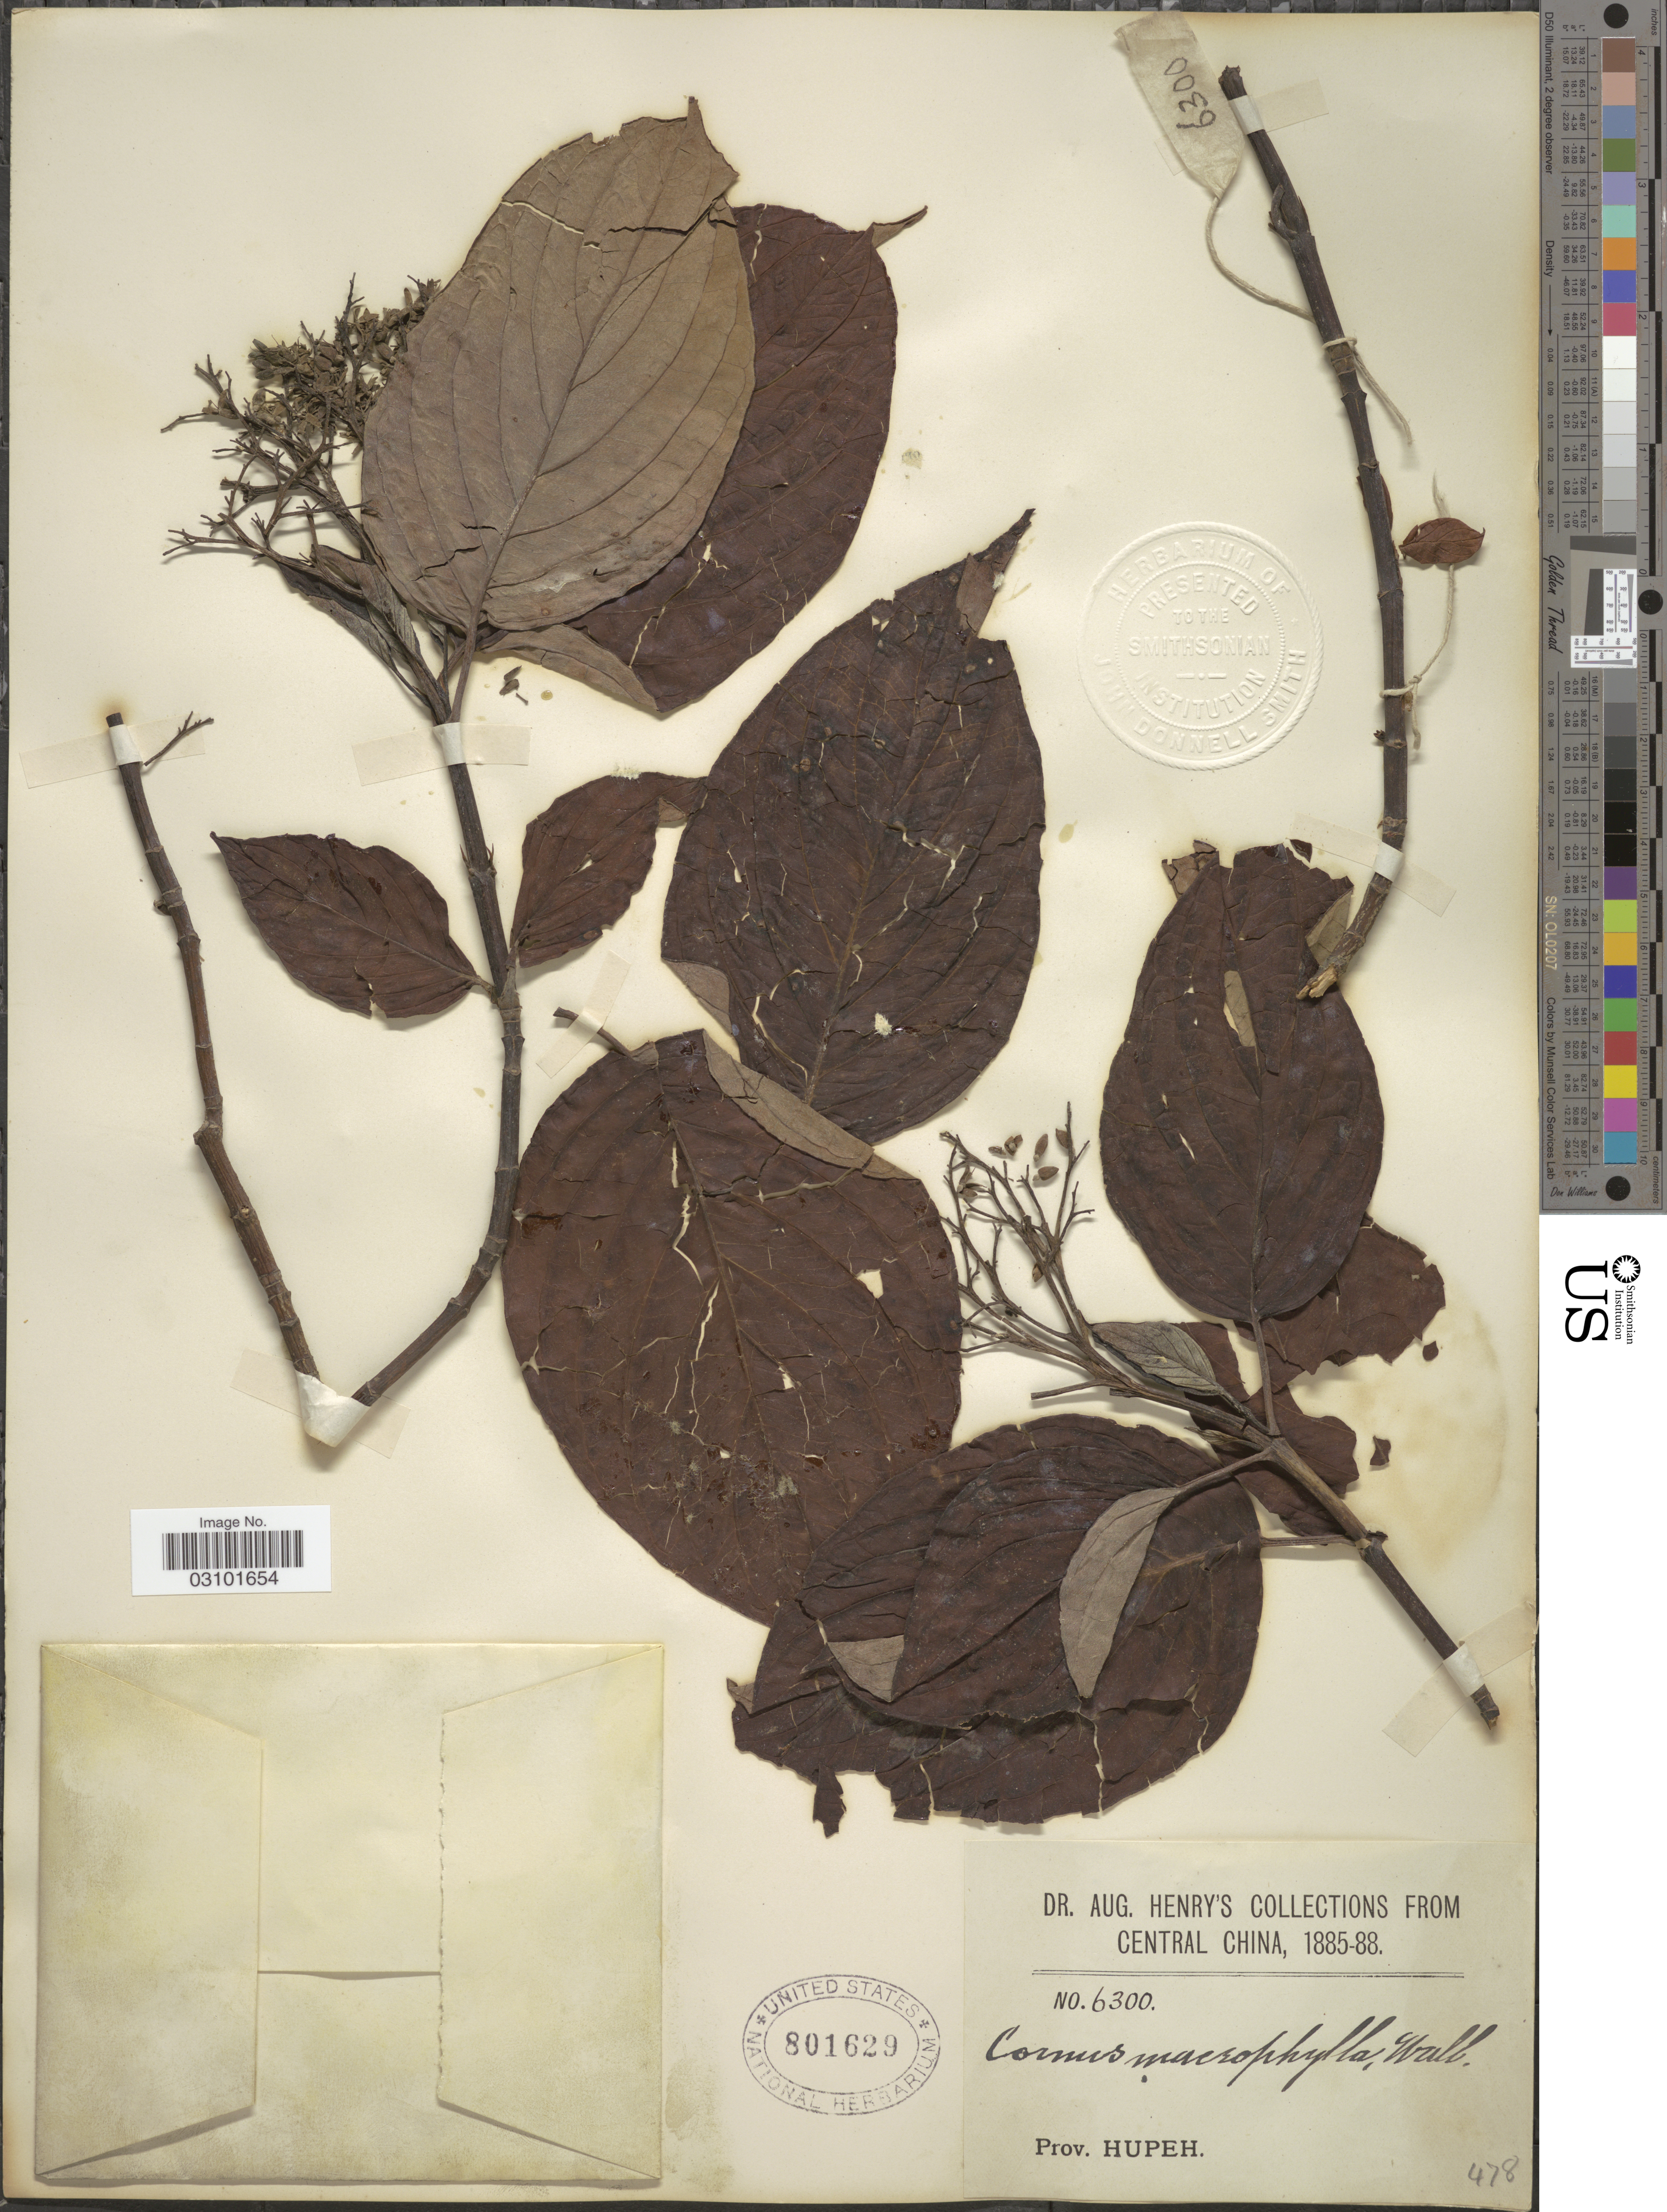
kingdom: Plantae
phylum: Tracheophyta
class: Magnoliopsida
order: Cornales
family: Cornaceae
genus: Cornus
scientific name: Cornus macrophylla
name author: Wall.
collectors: A. Henry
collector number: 6300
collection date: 1885/1888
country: China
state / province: Hubei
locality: Central China. Prov. Hupeh.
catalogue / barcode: US 801629